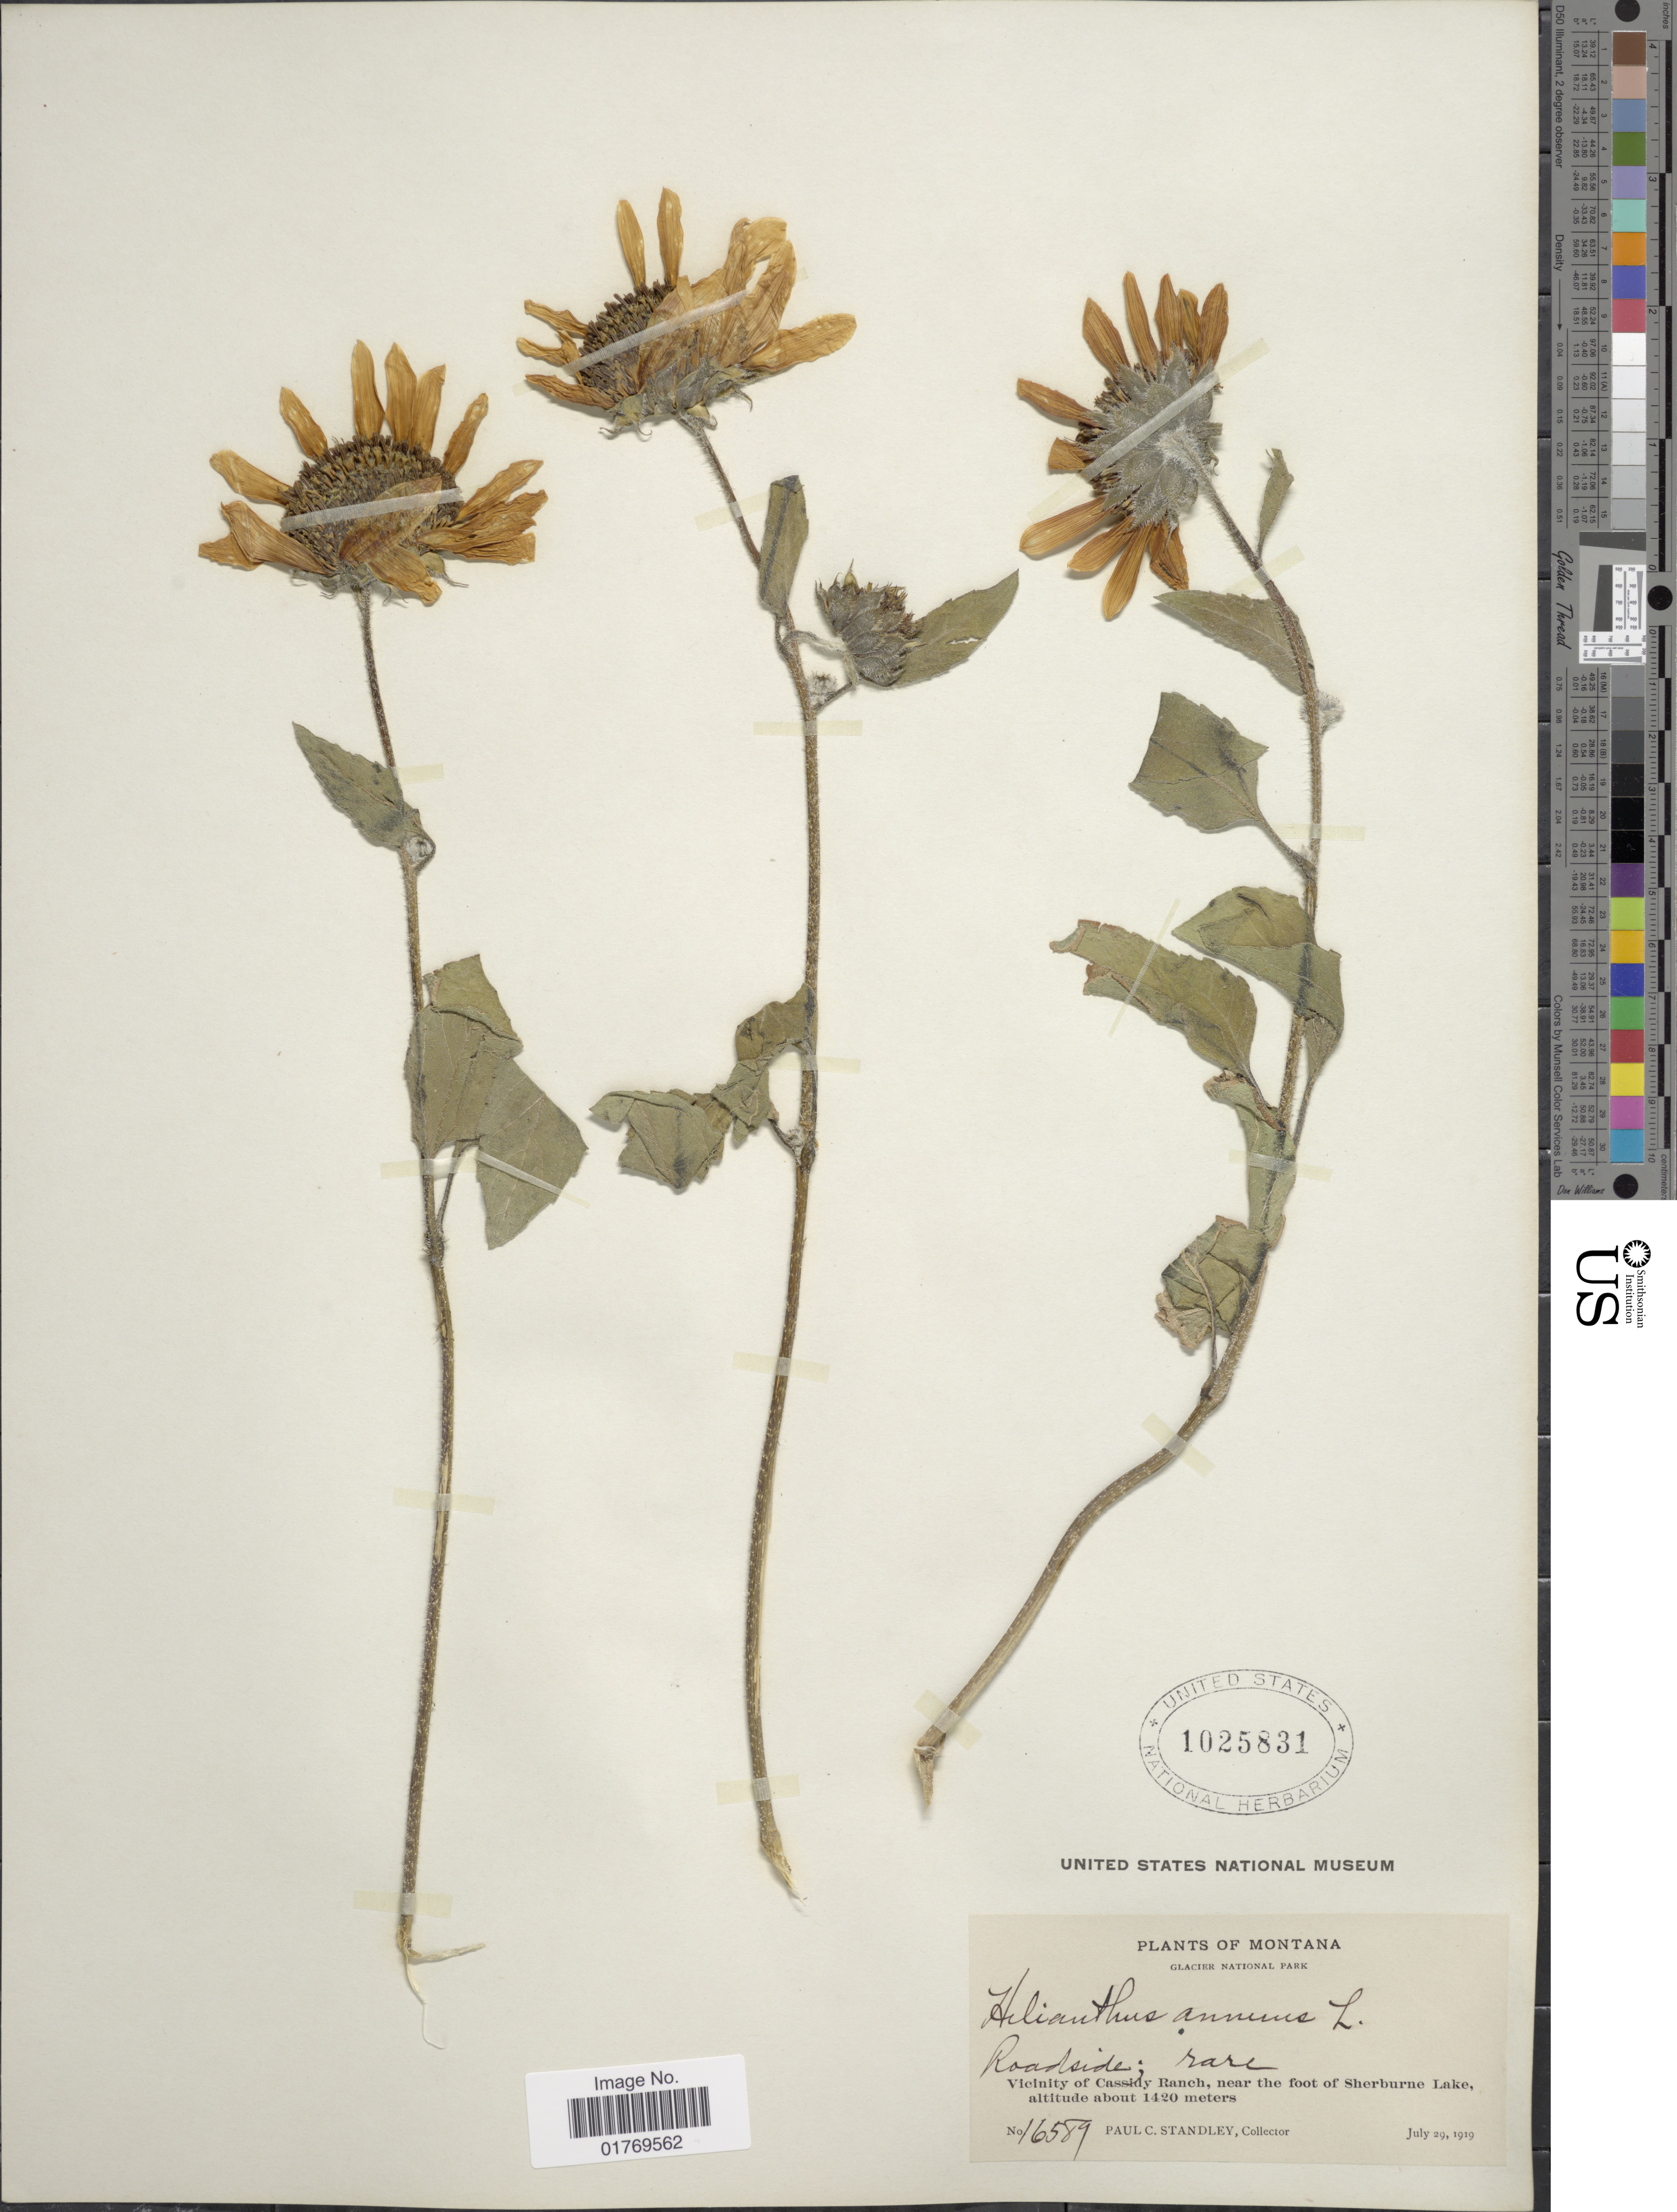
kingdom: Plantae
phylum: Tracheophyta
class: Magnoliopsida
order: Asterales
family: Asteraceae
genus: Helianthus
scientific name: Helianthus annuus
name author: L.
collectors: P. C. Standley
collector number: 16589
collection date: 1919-07-29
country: United States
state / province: Montana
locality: Glacier National Park. Roadside. Vicinity of Cassidy Ranch, near the foot of Sherburne Lake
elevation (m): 1420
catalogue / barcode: US 1025831